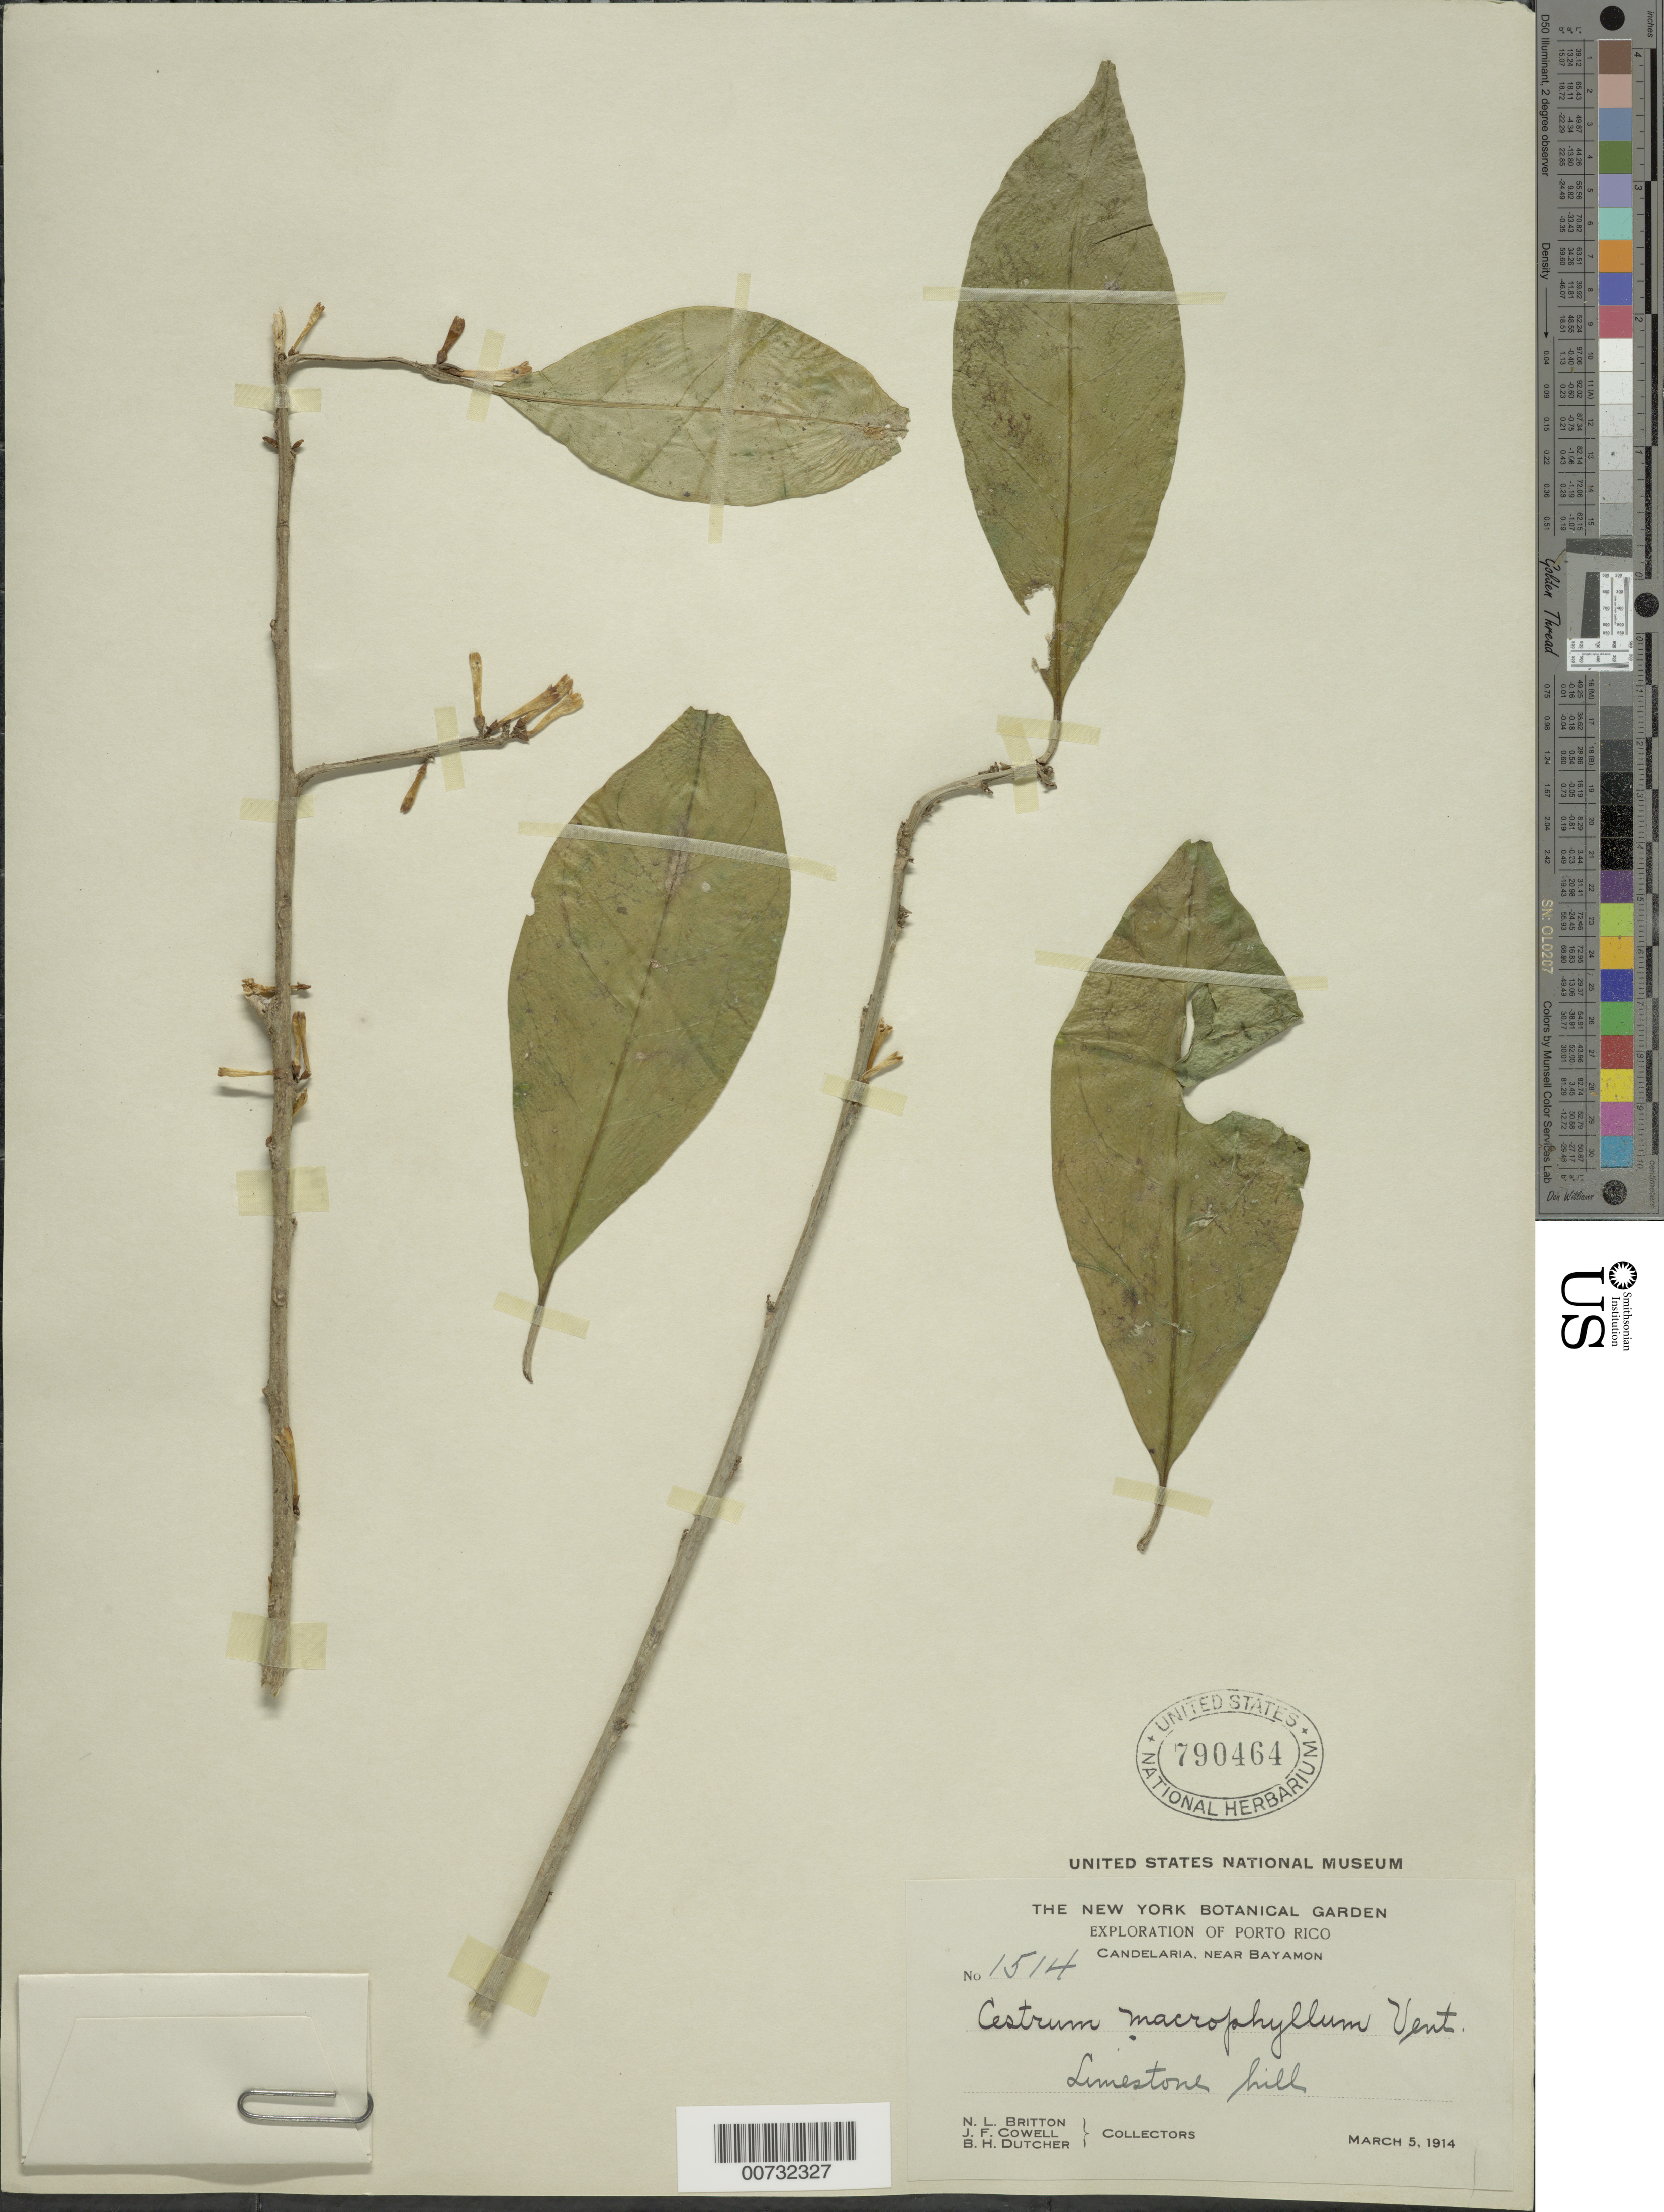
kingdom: Plantae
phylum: Tracheophyta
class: Magnoliopsida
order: Solanales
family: Solanaceae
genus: Cestrum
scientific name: Cestrum macrophyllum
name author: Vent.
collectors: N. Britton, J. F. Cowell & B. H. Dutcher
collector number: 1514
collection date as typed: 05 Mar 1914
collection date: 1914-03-05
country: Puerto Rico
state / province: Toa Baja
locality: Candelaria, near Bayamon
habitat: Limestone hill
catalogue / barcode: US 790464